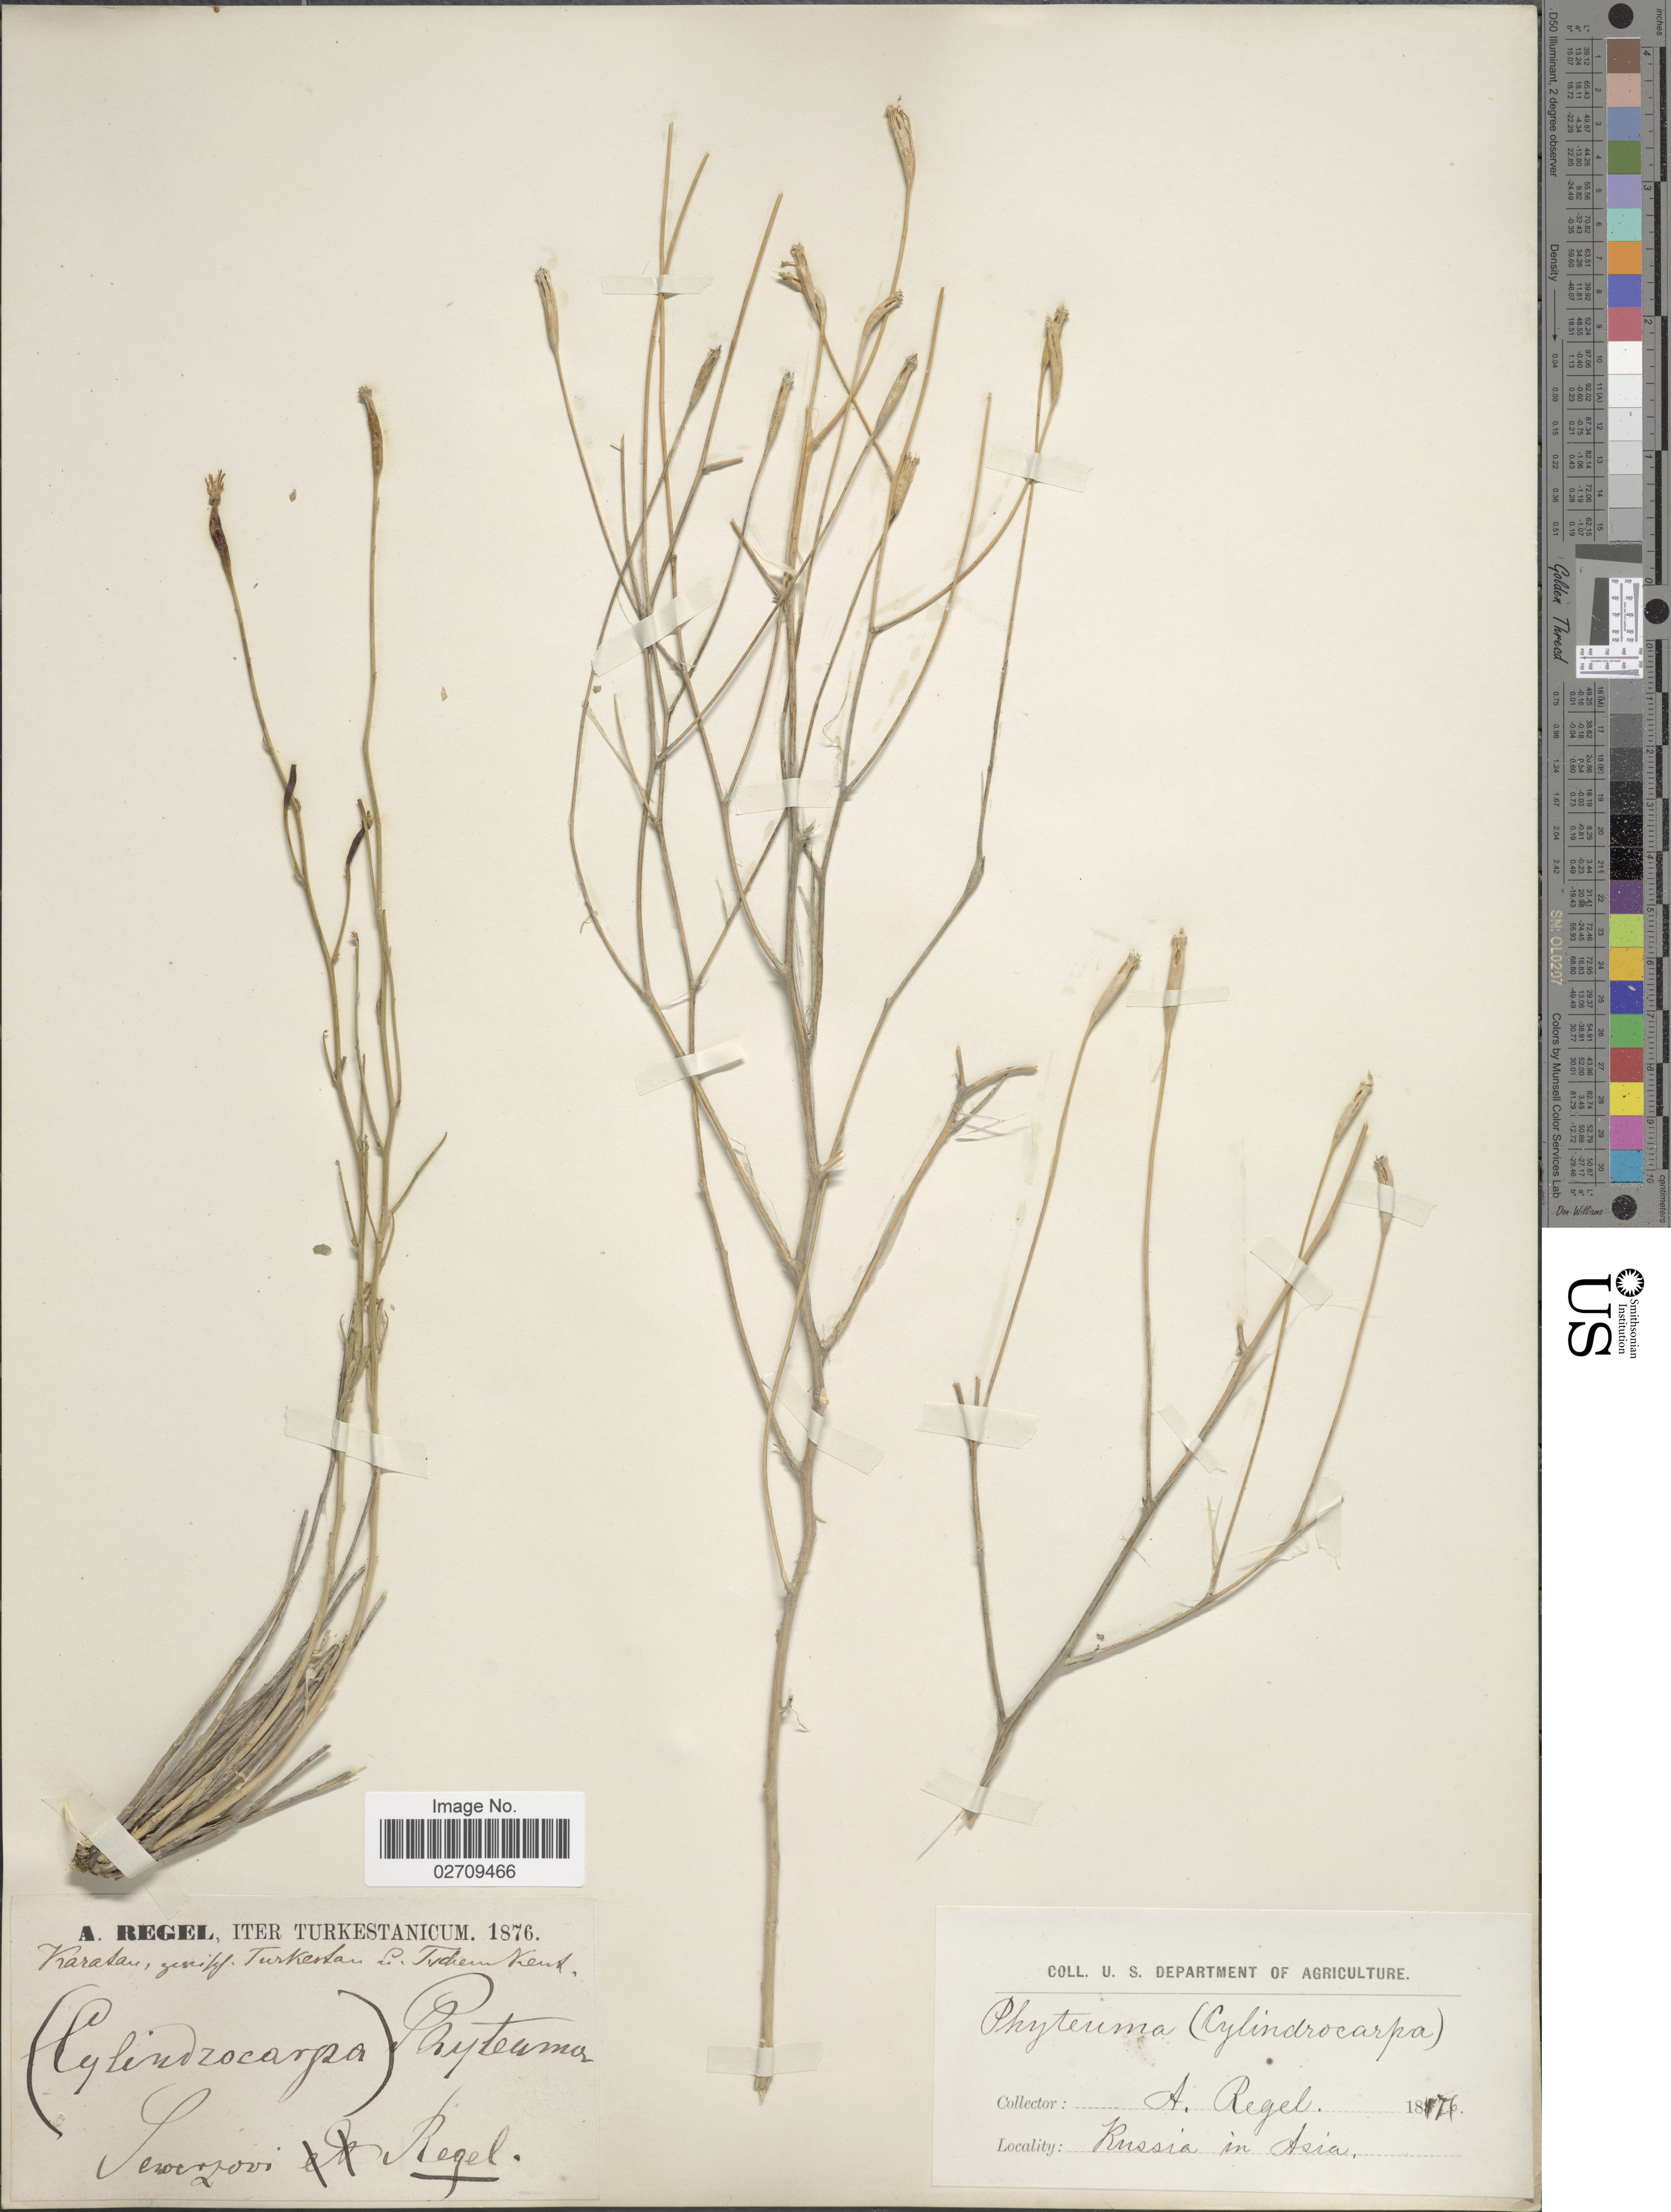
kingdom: Plantae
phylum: Tracheophyta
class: Magnoliopsida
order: Asterales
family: Campanulaceae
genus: Phyteuma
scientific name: Phyteuma sp.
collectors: A. Regel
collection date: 1876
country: Kazakhstan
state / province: Turkistan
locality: Karatau (South Kazakhstan).